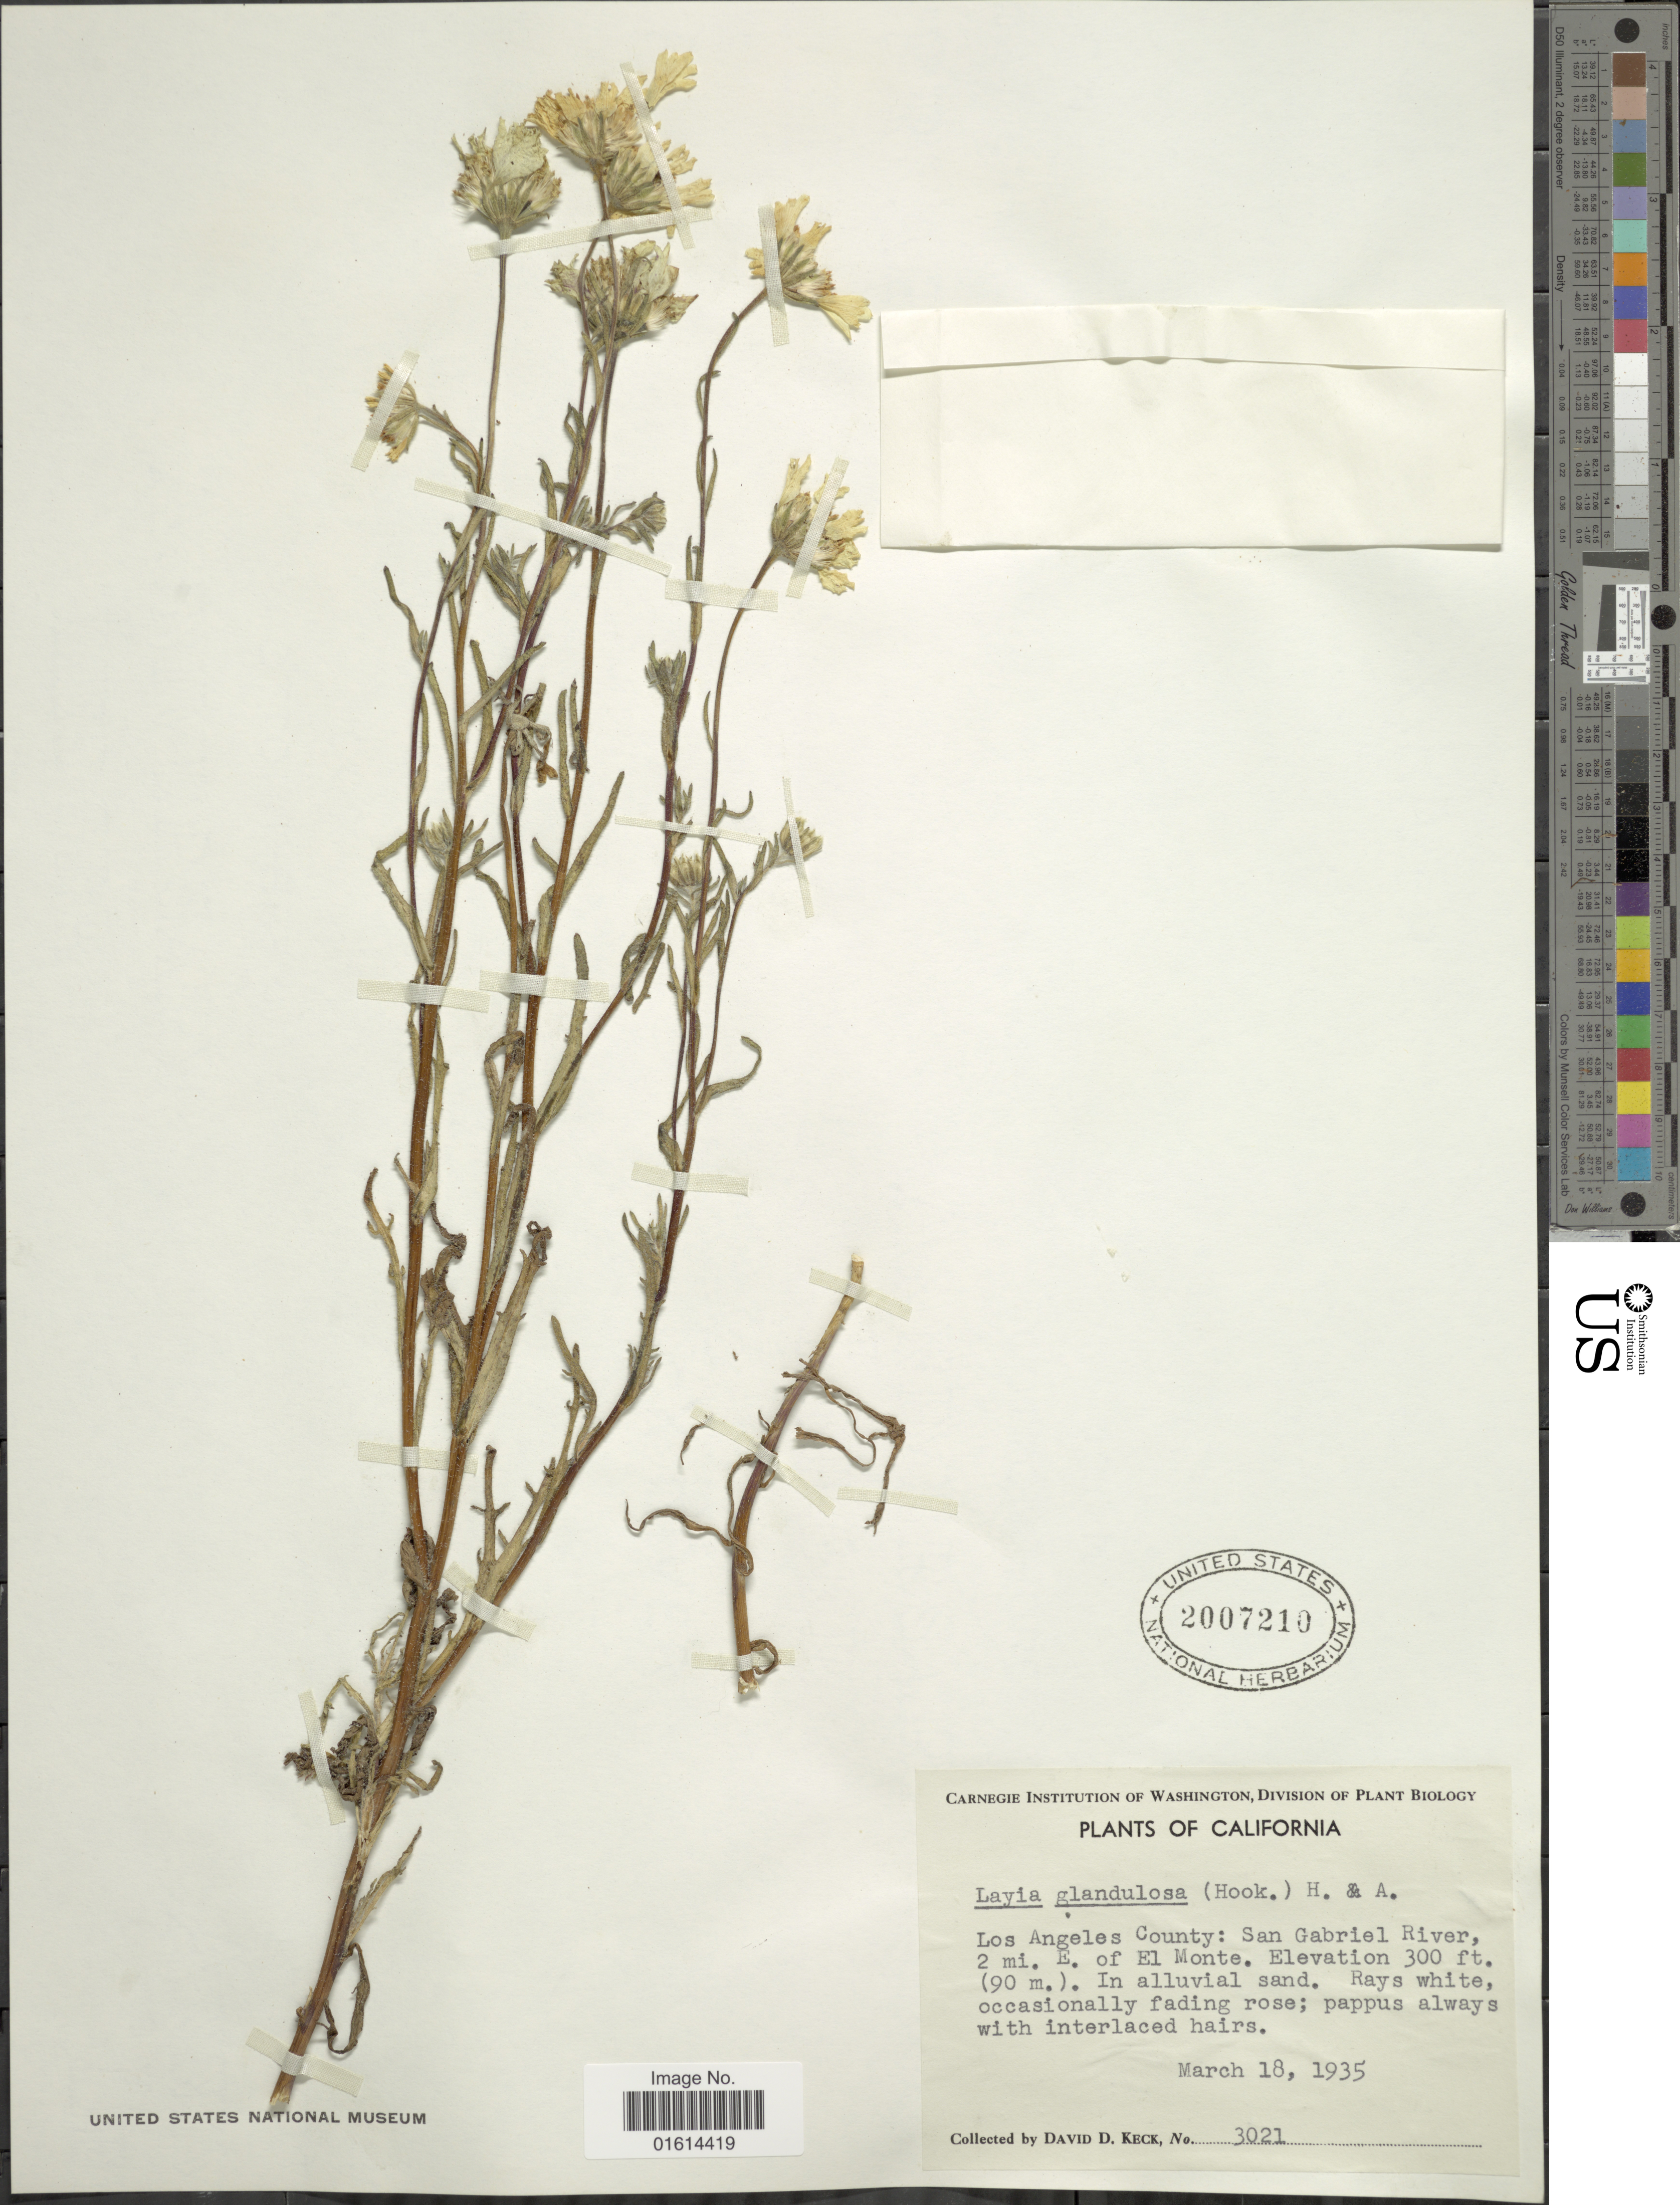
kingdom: Plantae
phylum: Tracheophyta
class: Magnoliopsida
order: Asterales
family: Asteraceae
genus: Layia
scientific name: Layia glandulosa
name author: Hook. & Arn.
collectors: D. D. Keck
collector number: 3021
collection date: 1935-03-18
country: United States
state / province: California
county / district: Los Angeles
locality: Los Angeles County, San Gabriel River, 2 mi. E. of El Monte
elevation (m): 91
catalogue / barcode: US 2007210